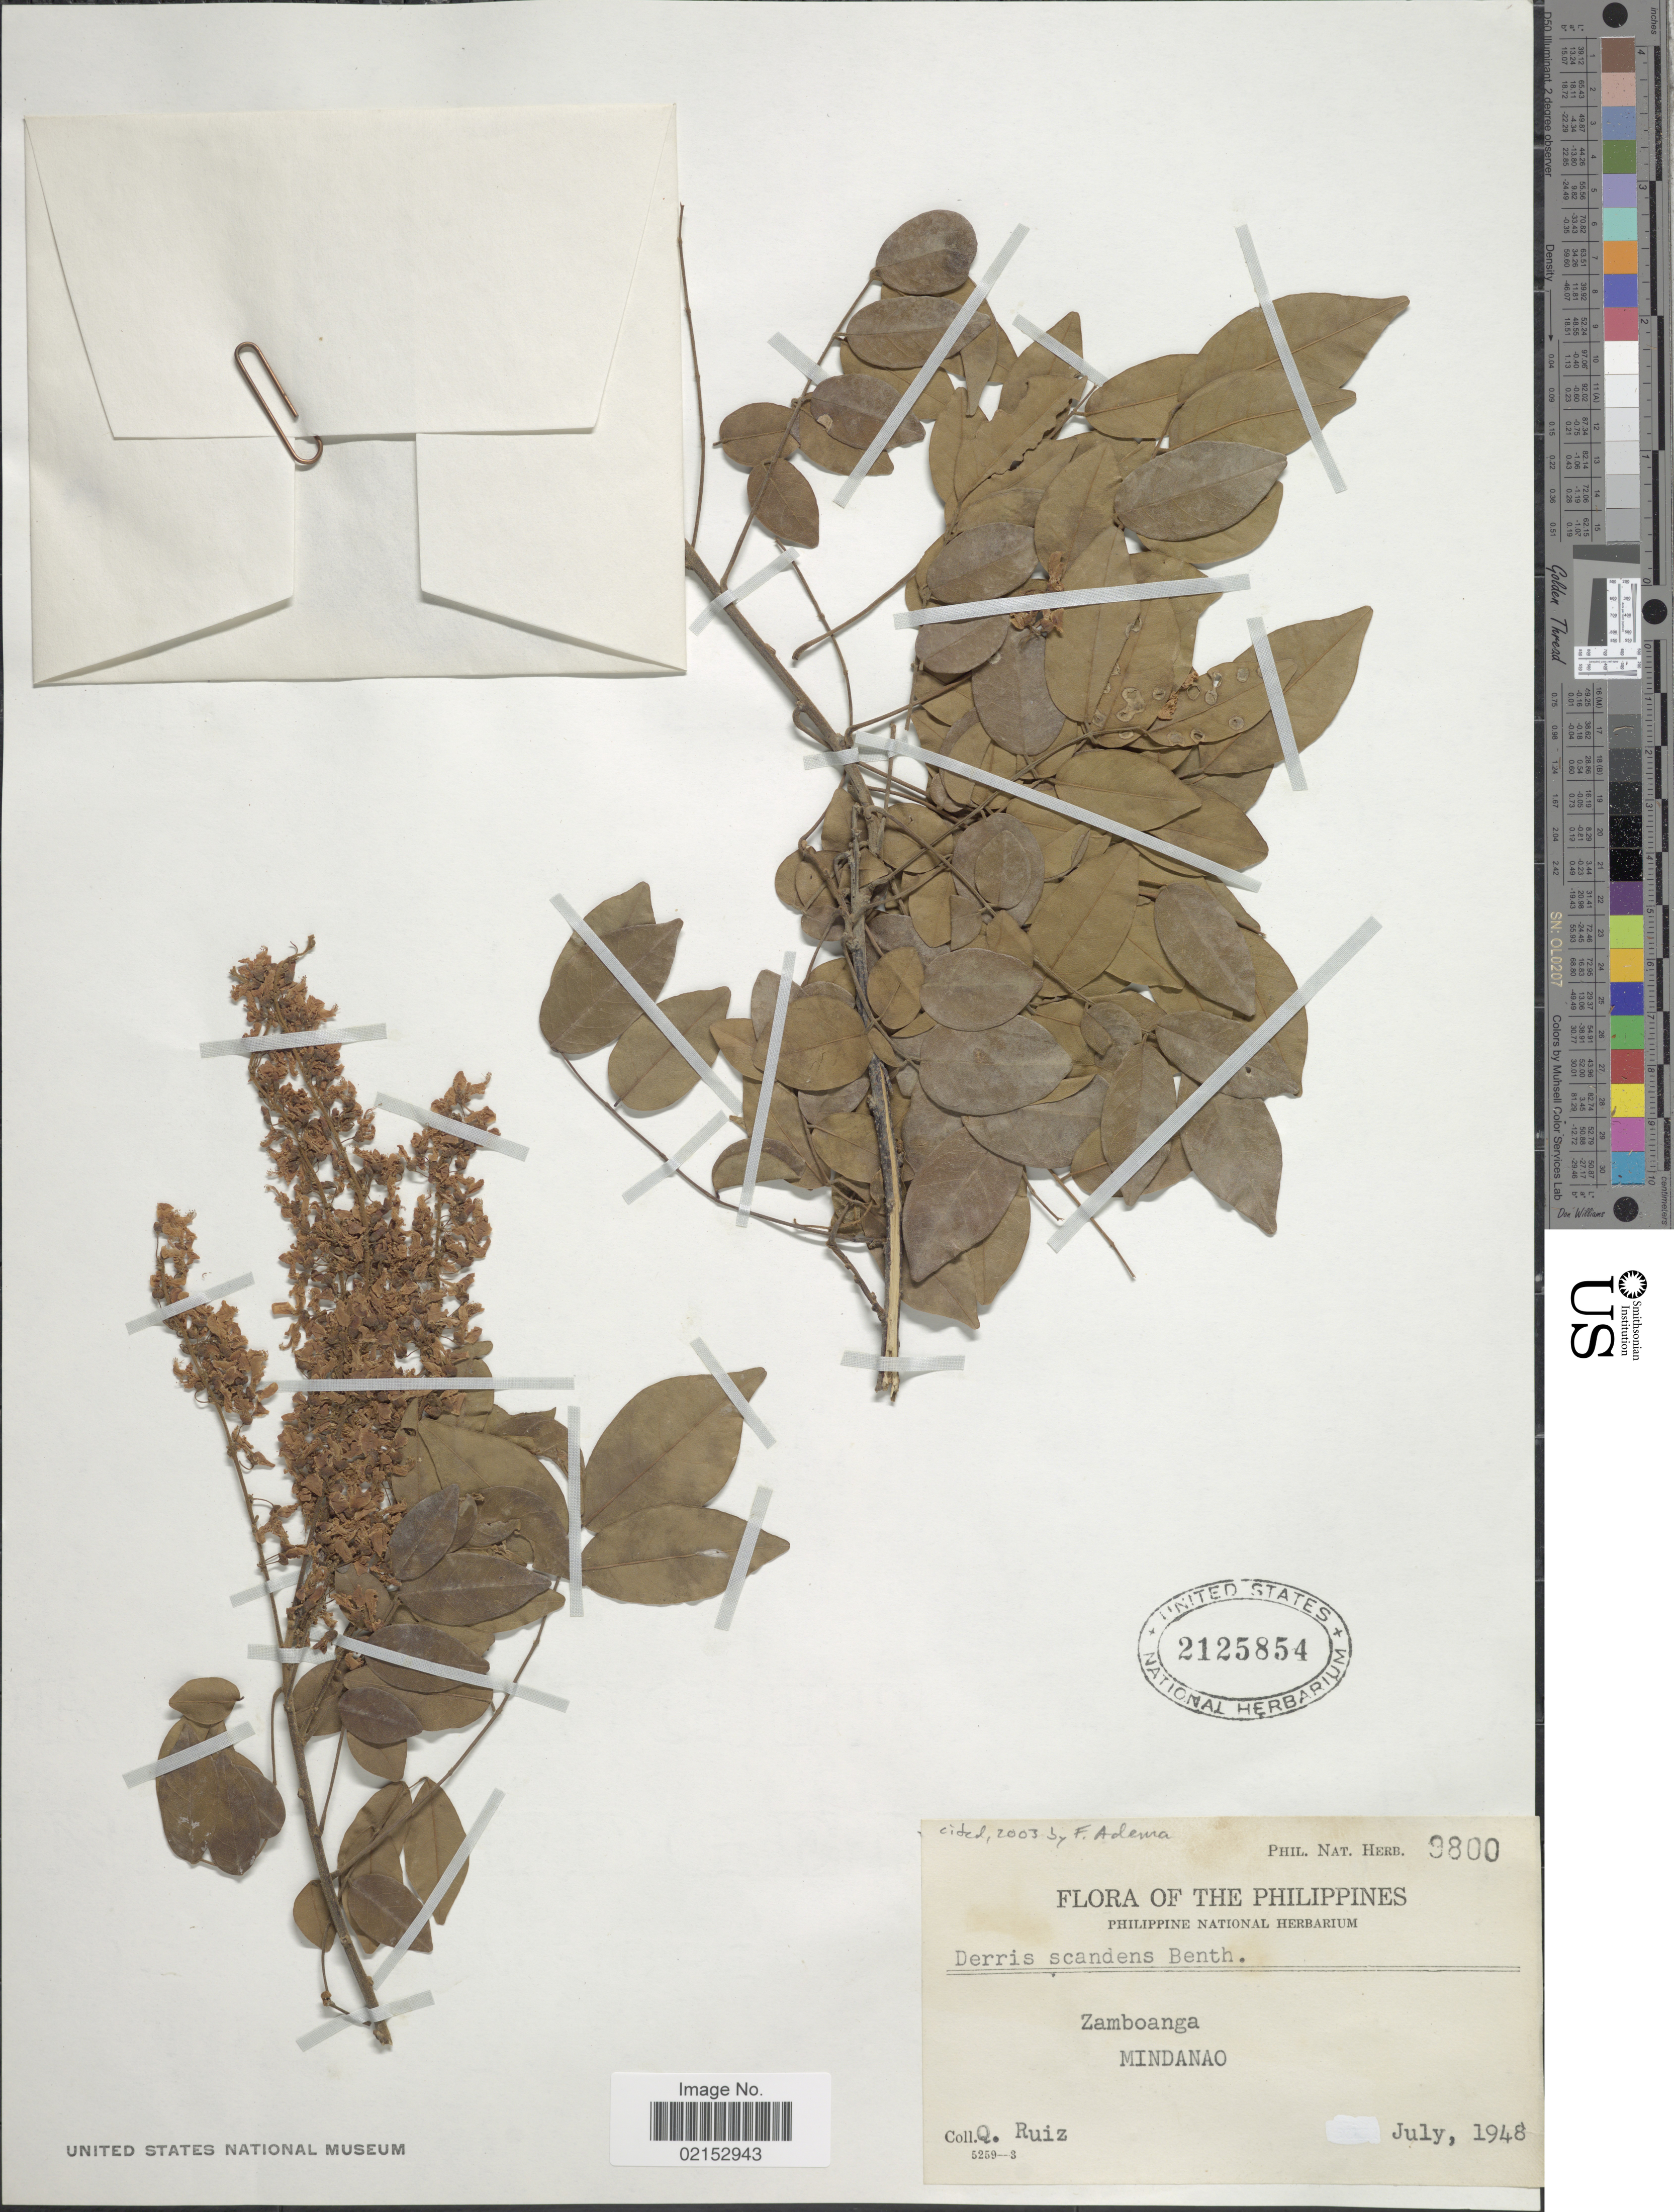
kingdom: Plantae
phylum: Tracheophyta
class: Magnoliopsida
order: Fabales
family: Fabaceae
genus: Brachypterum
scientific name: Brachypterum scandens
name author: (Roxb.) Miq.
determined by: Strong, Mark T., (BOT), Smithsonian Institution - National Museum of Natural History (UNITED STATES)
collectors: Q. Ruiz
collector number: Phil. Nat. Herb. 9800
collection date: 1948-07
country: Philippines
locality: Zamboanga, Mindanao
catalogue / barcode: US 2125854